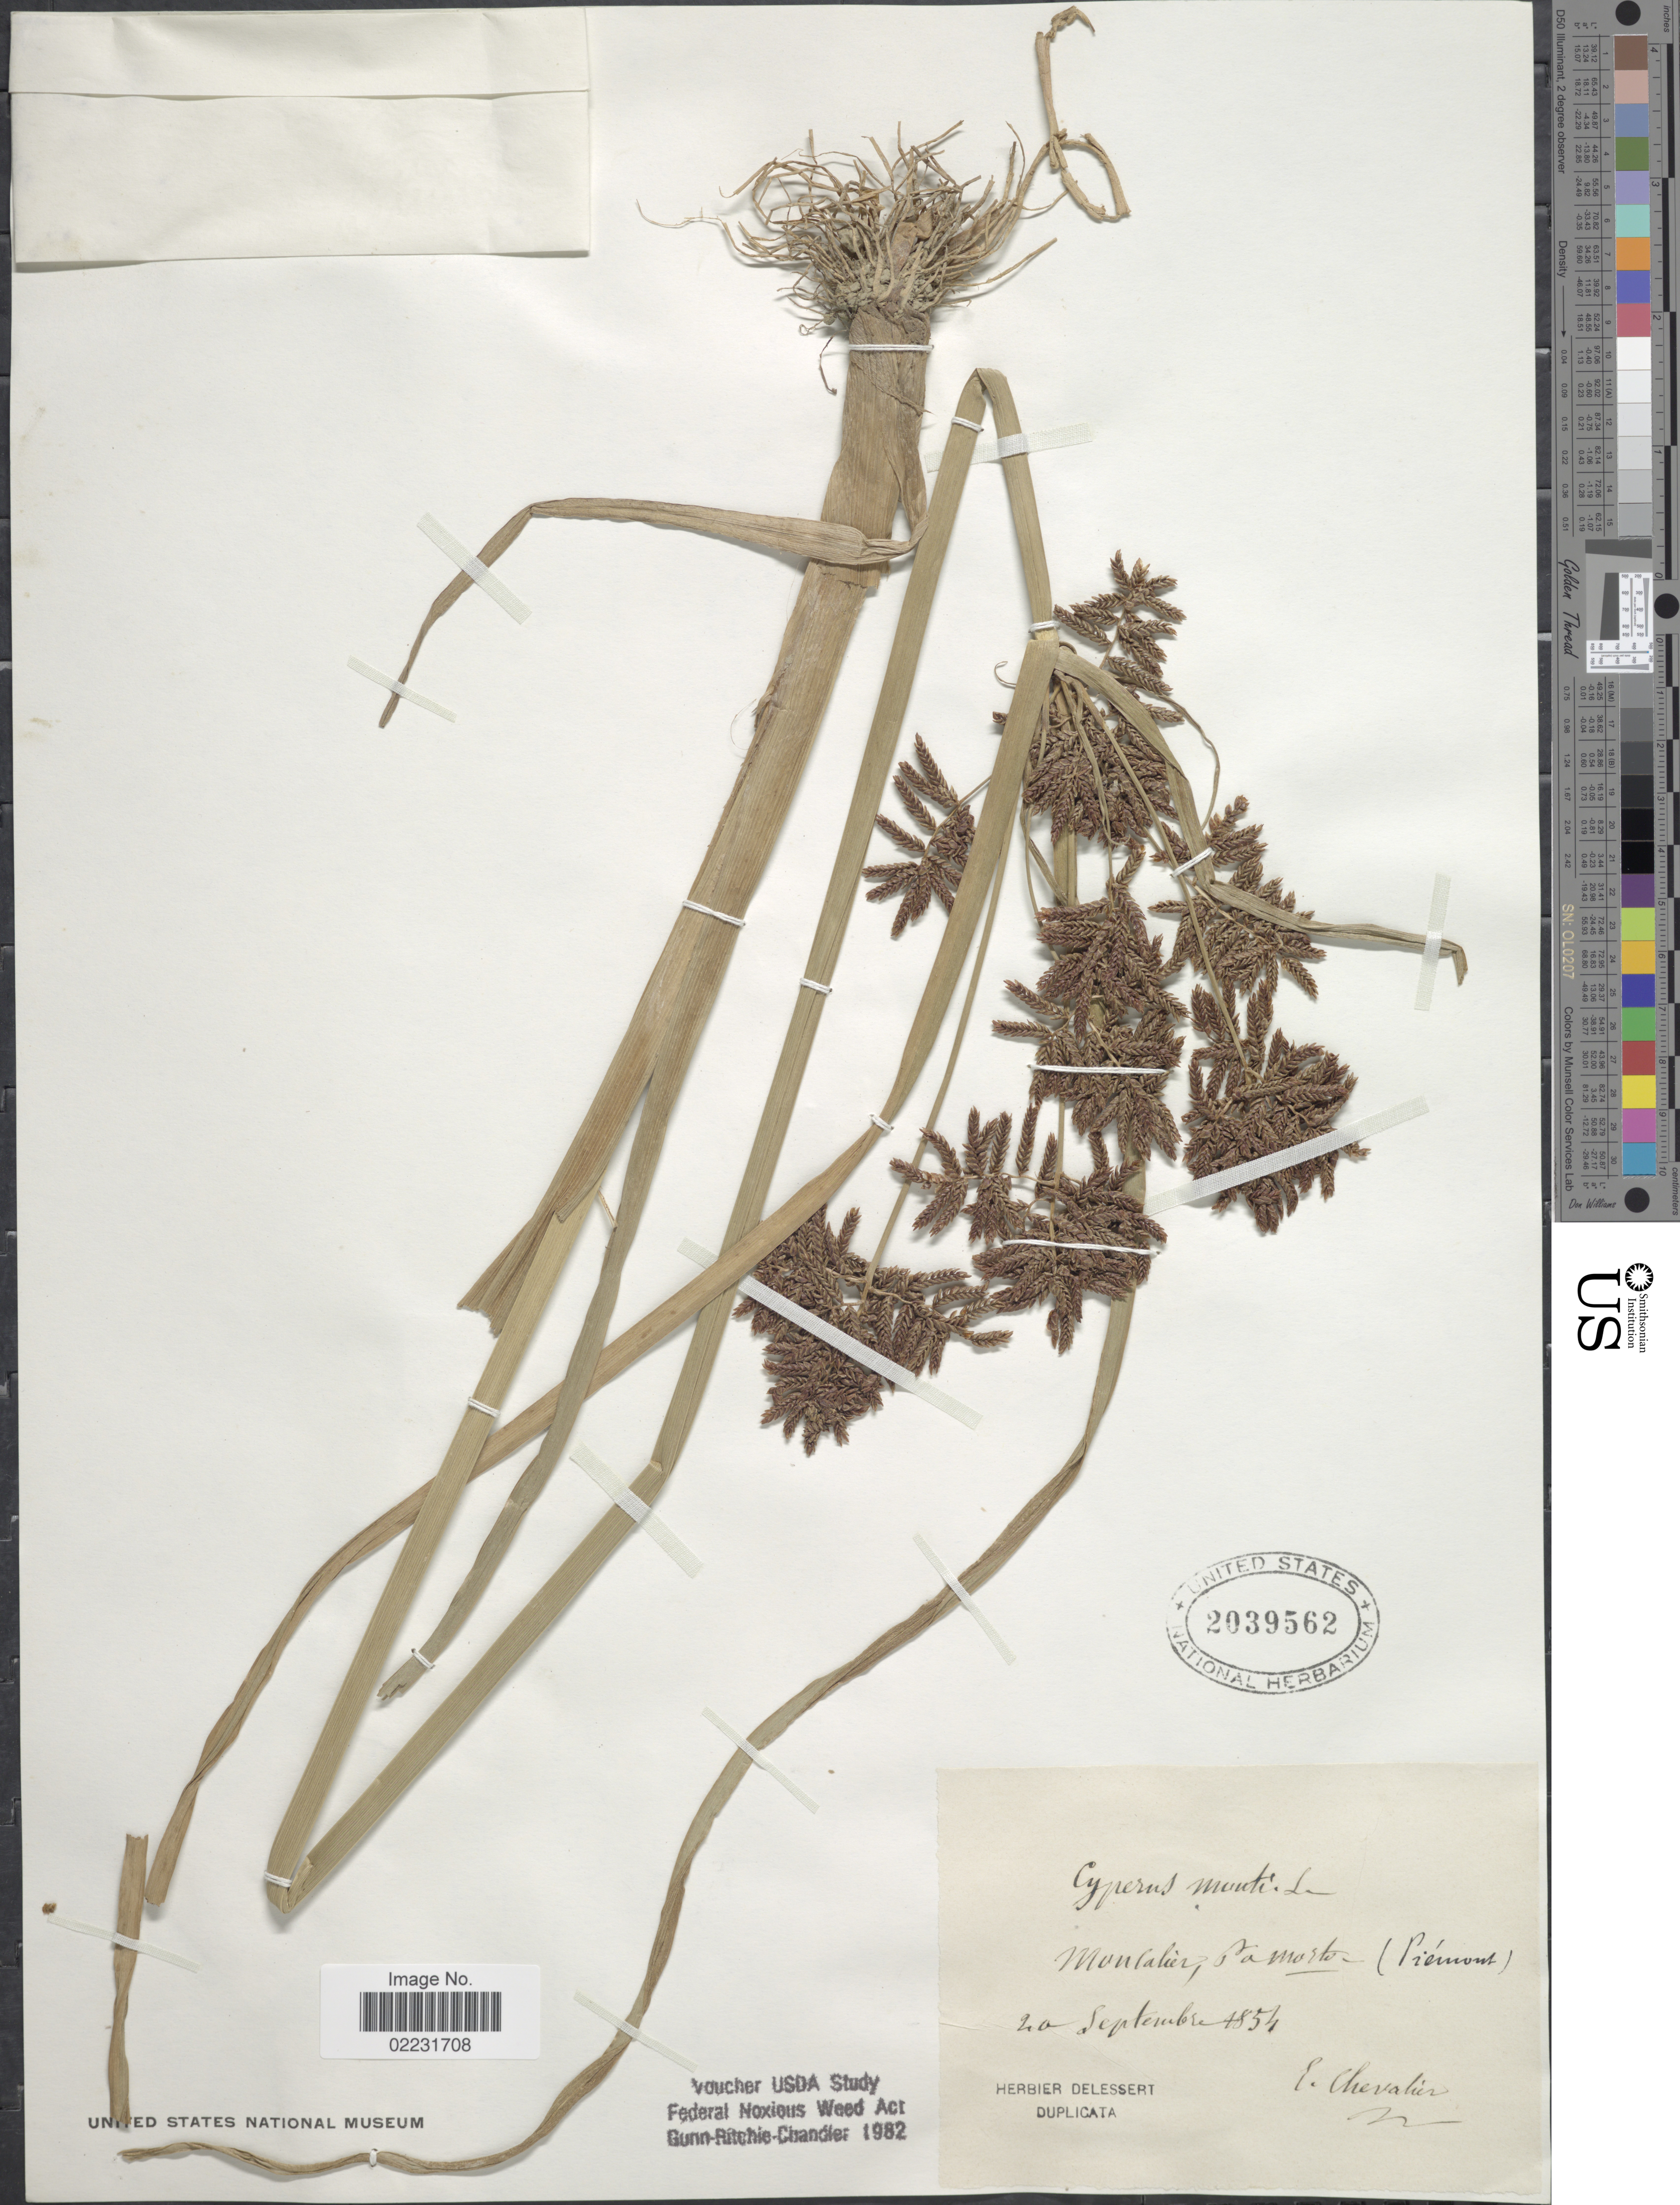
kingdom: Plantae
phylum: Tracheophyta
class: Liliopsida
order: Poales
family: Cyperaceae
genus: Cyperus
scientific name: Cyperus mundtii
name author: (Nees) Kunth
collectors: L. Chevalier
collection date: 1854-09-20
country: Italy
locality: Moncalier, Pamorto (Piemont) [interpreted]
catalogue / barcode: US 2039562